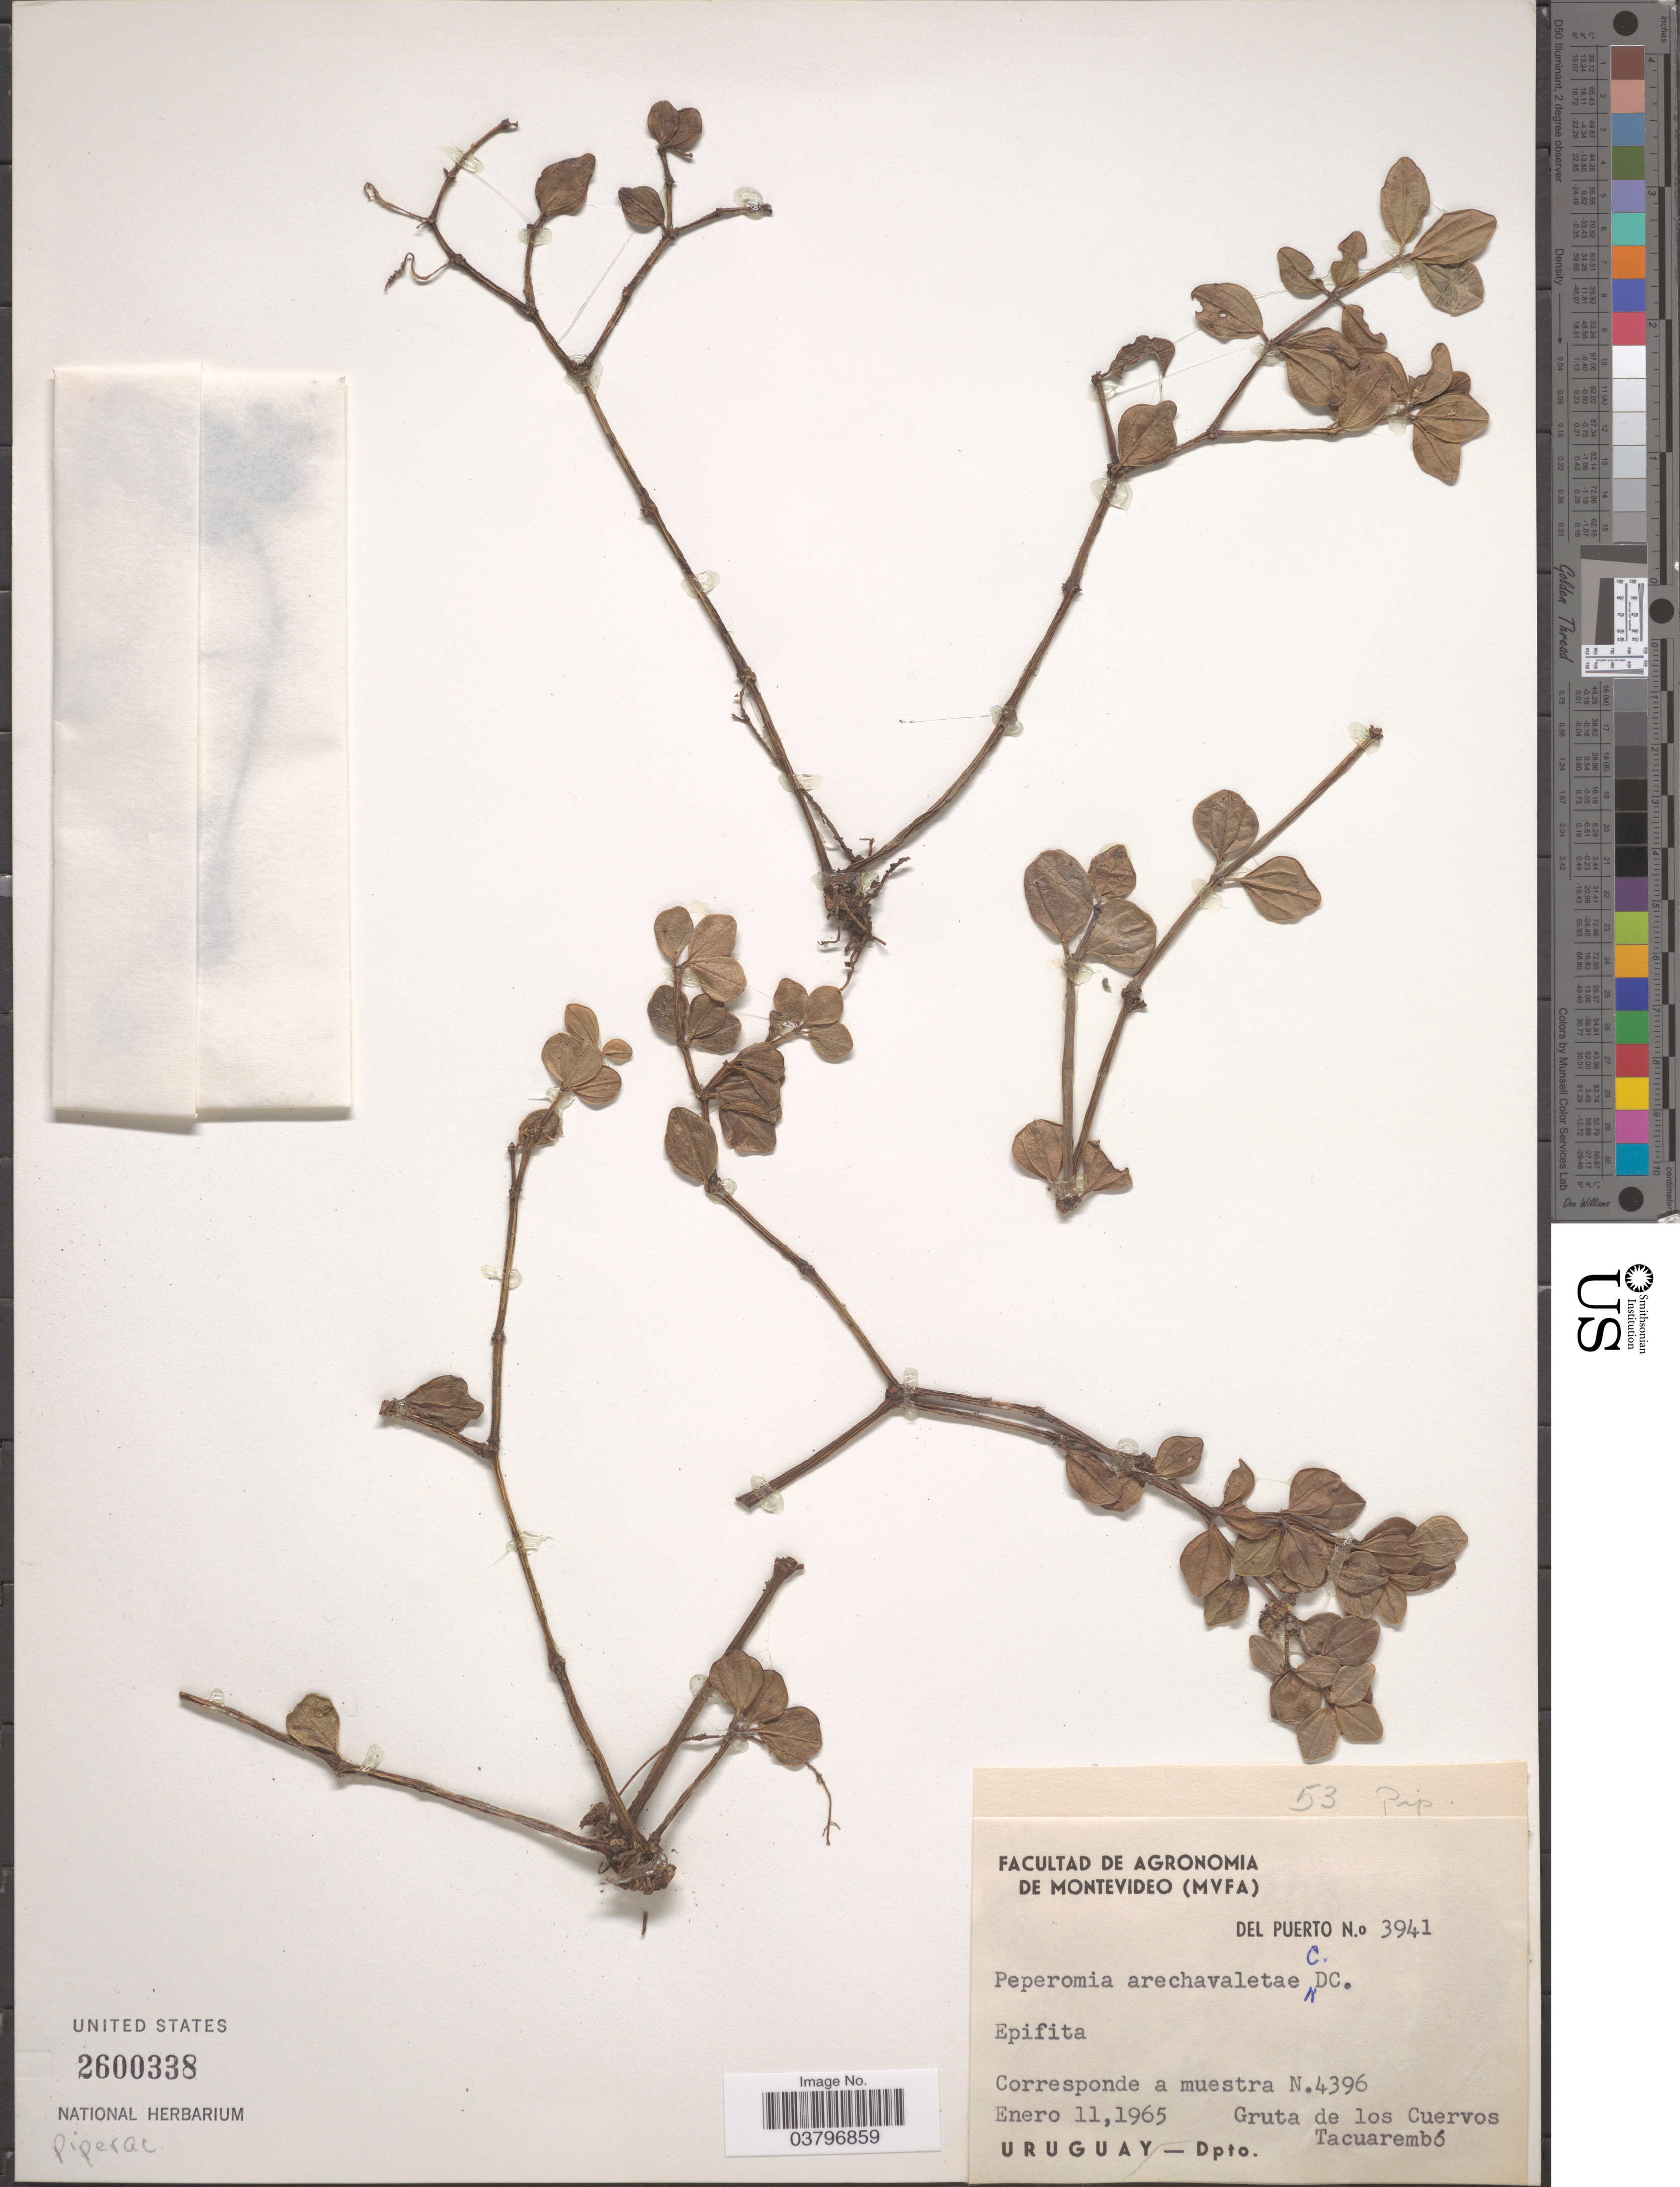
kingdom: Plantae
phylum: Tracheophyta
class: Magnoliopsida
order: Piperales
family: Piperaceae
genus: Peperomia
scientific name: Peperomia arechavaletae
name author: C. DC.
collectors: Del Puerto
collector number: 3941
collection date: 1965-01-11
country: Uruguay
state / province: Tacuarembó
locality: Gruta de los Cuervos. Dpto. Tacuarembó.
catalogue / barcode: US 2600338